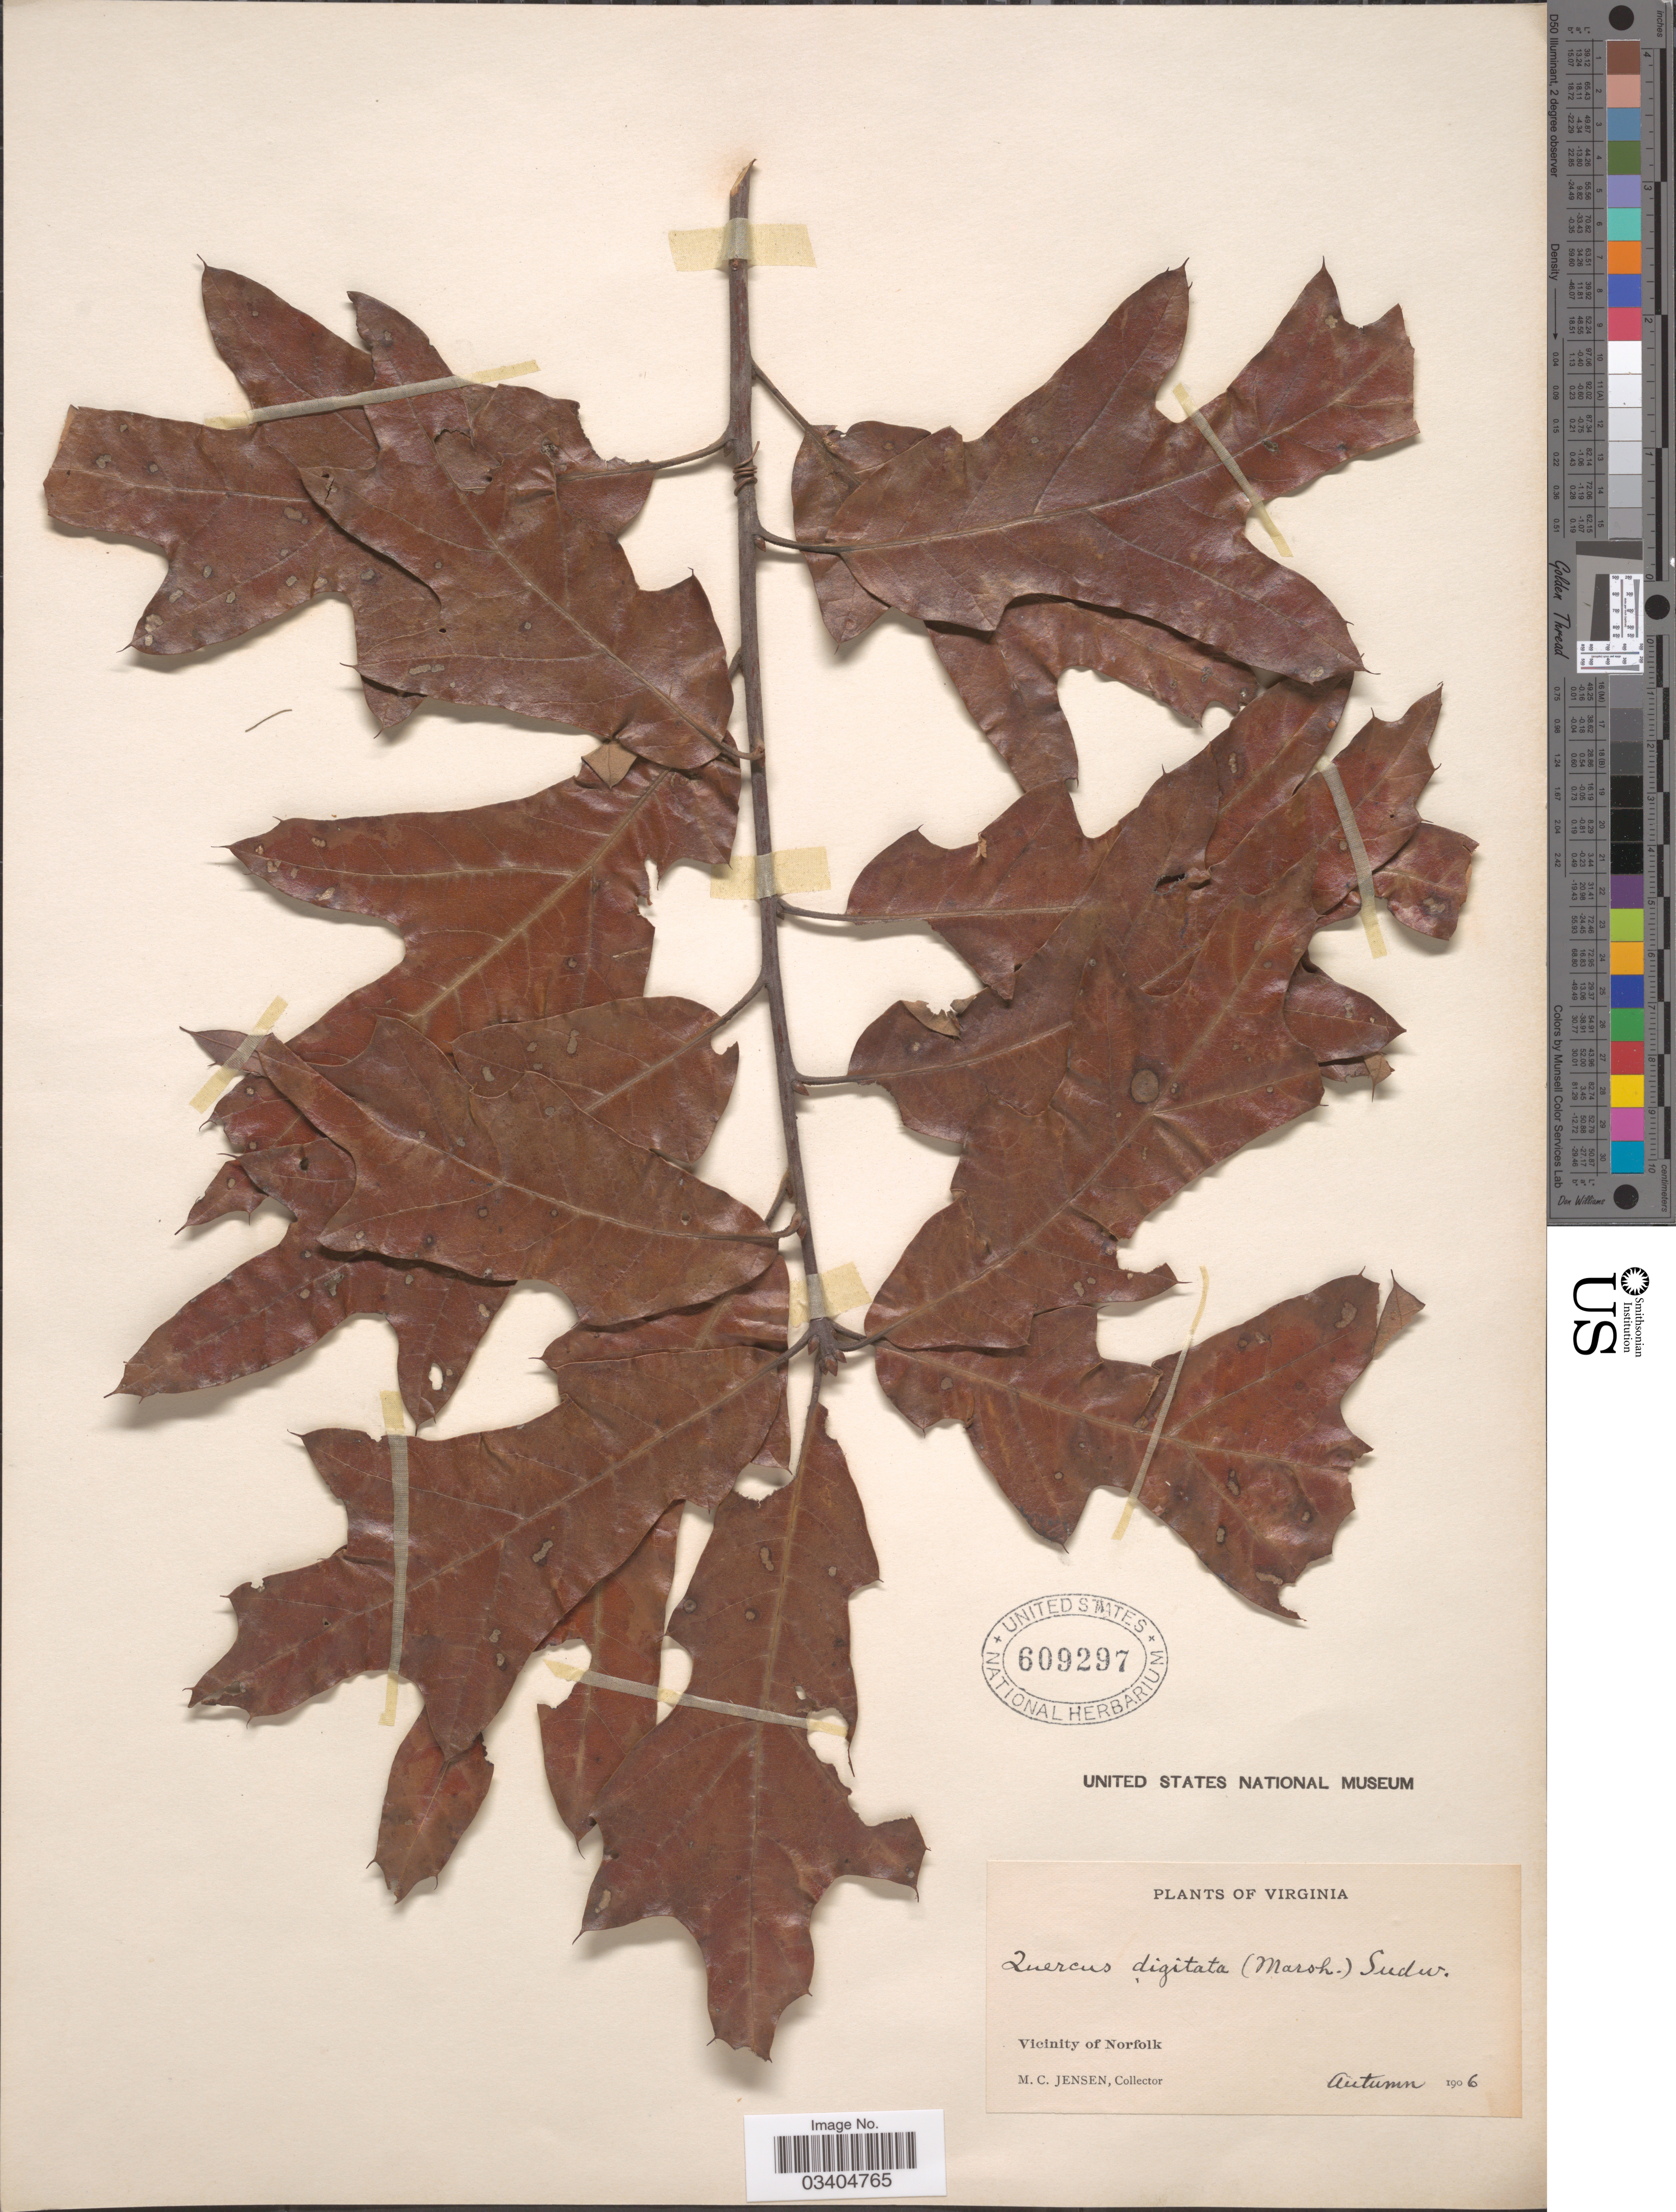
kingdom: Plantae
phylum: Tracheophyta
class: Magnoliopsida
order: Fagales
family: Fagaceae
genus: Quercus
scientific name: Quercus falcata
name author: Michx.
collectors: M. C. Jensen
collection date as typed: Autumn 1906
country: United States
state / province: Virginia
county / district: City of Norfolk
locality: Vicinity of Norfolk.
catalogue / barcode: US 609297